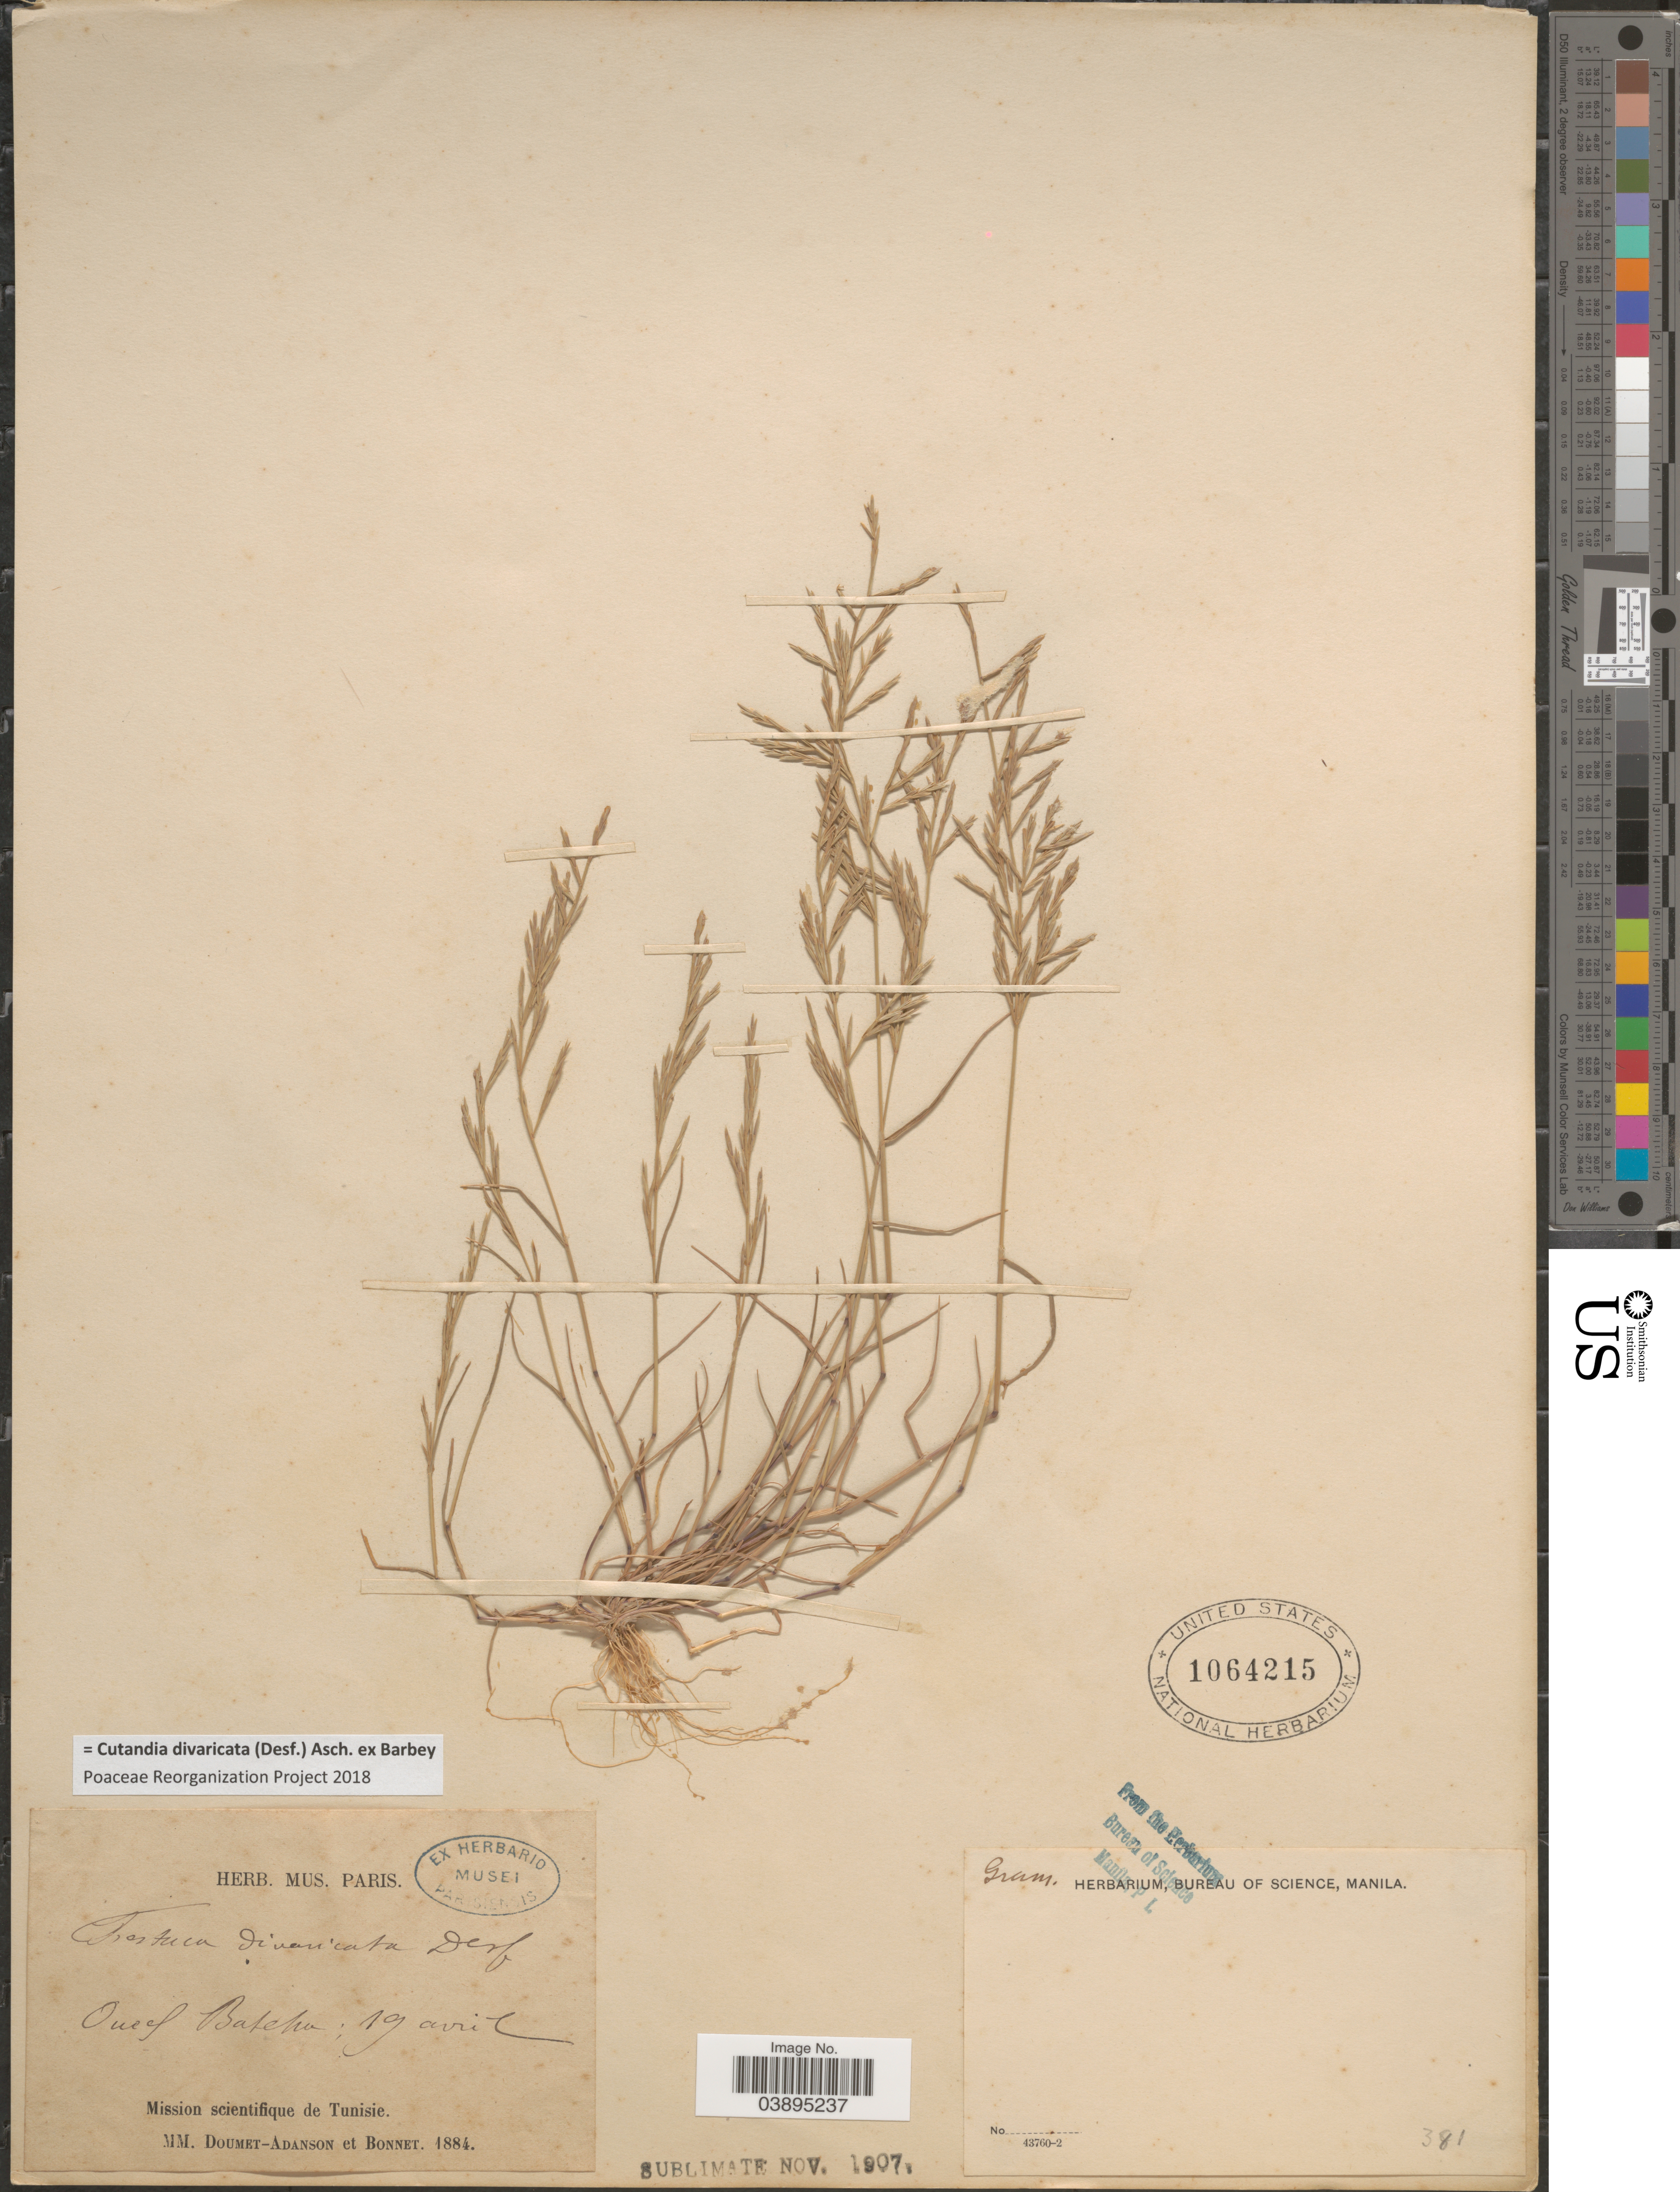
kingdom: Plantae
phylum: Tracheophyta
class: Liliopsida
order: Poales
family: Poaceae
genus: Cutandia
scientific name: Cutandia divaricata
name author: (Desf.) Asch. ex Barbey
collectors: Doumet-Adanson & Bonnet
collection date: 1884-04-19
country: Tunisia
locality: Oued Bateha [interpreted].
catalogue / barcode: US 1064215